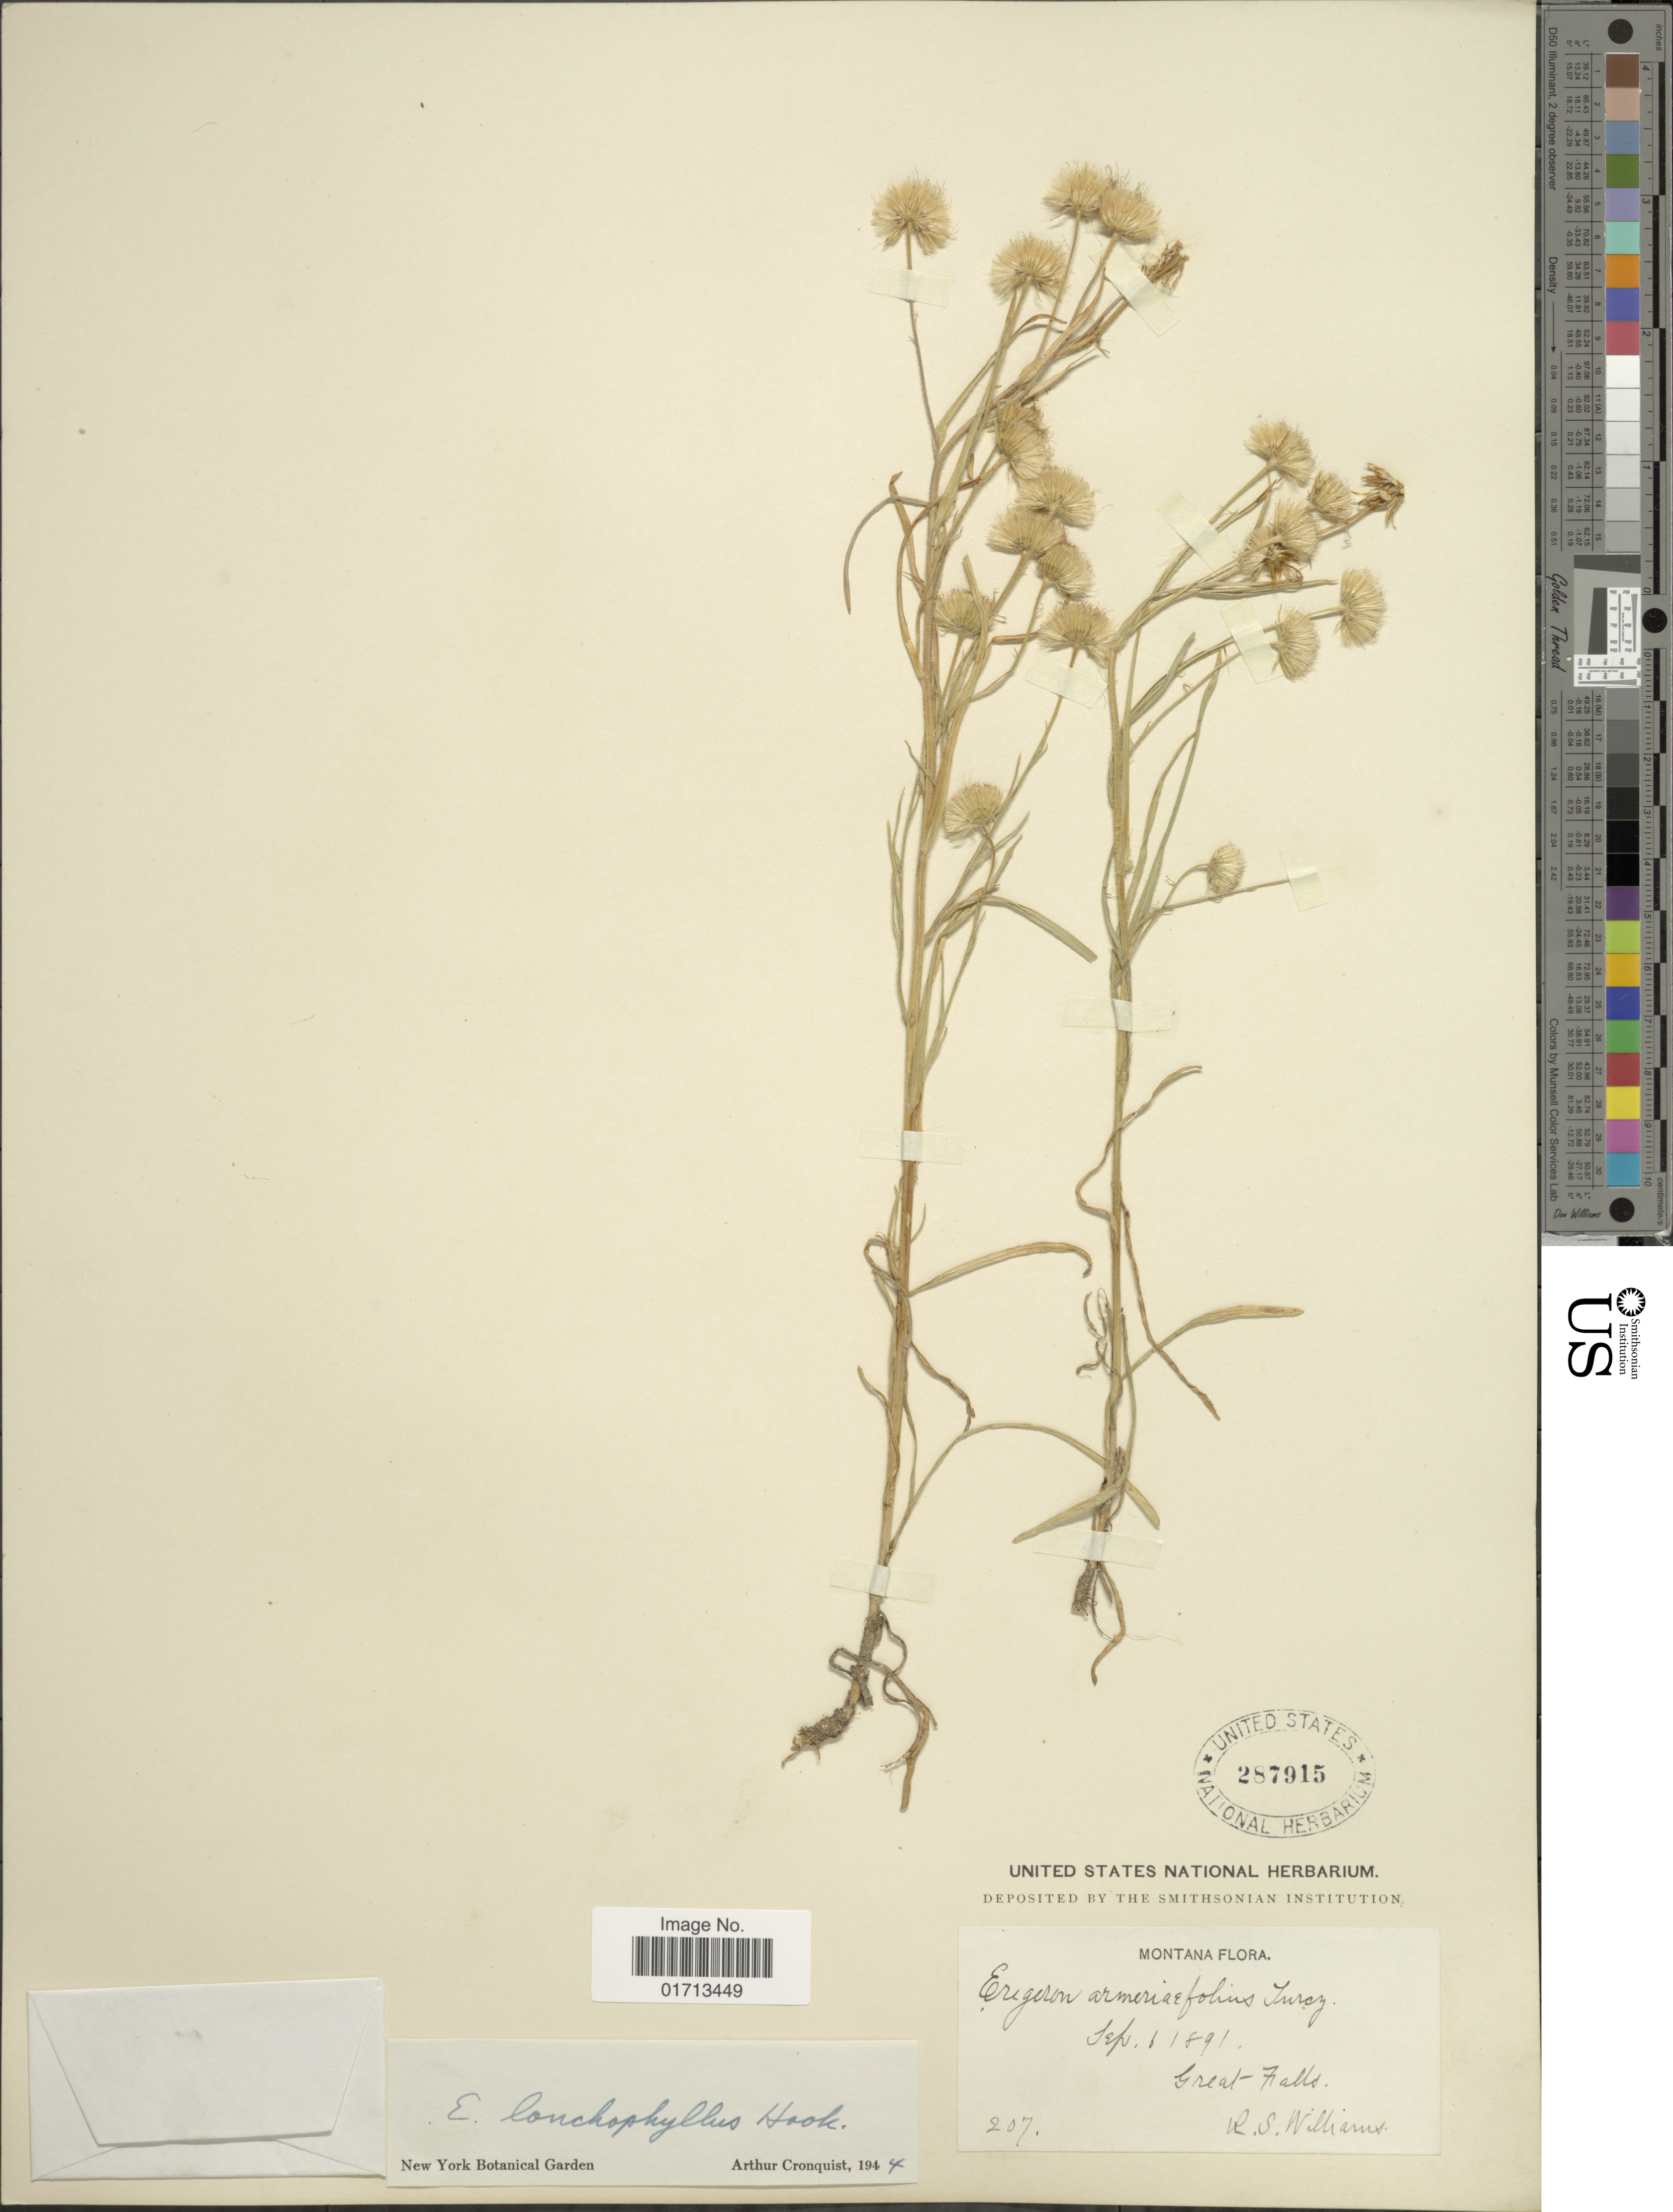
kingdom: Plantae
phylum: Tracheophyta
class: Magnoliopsida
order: Asterales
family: Asteraceae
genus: Erigeron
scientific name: Erigeron lonchophyllus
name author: Hook.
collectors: R. S. Williams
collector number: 207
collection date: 1891-09-06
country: United States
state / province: Montana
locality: Great Falls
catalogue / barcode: US 287915